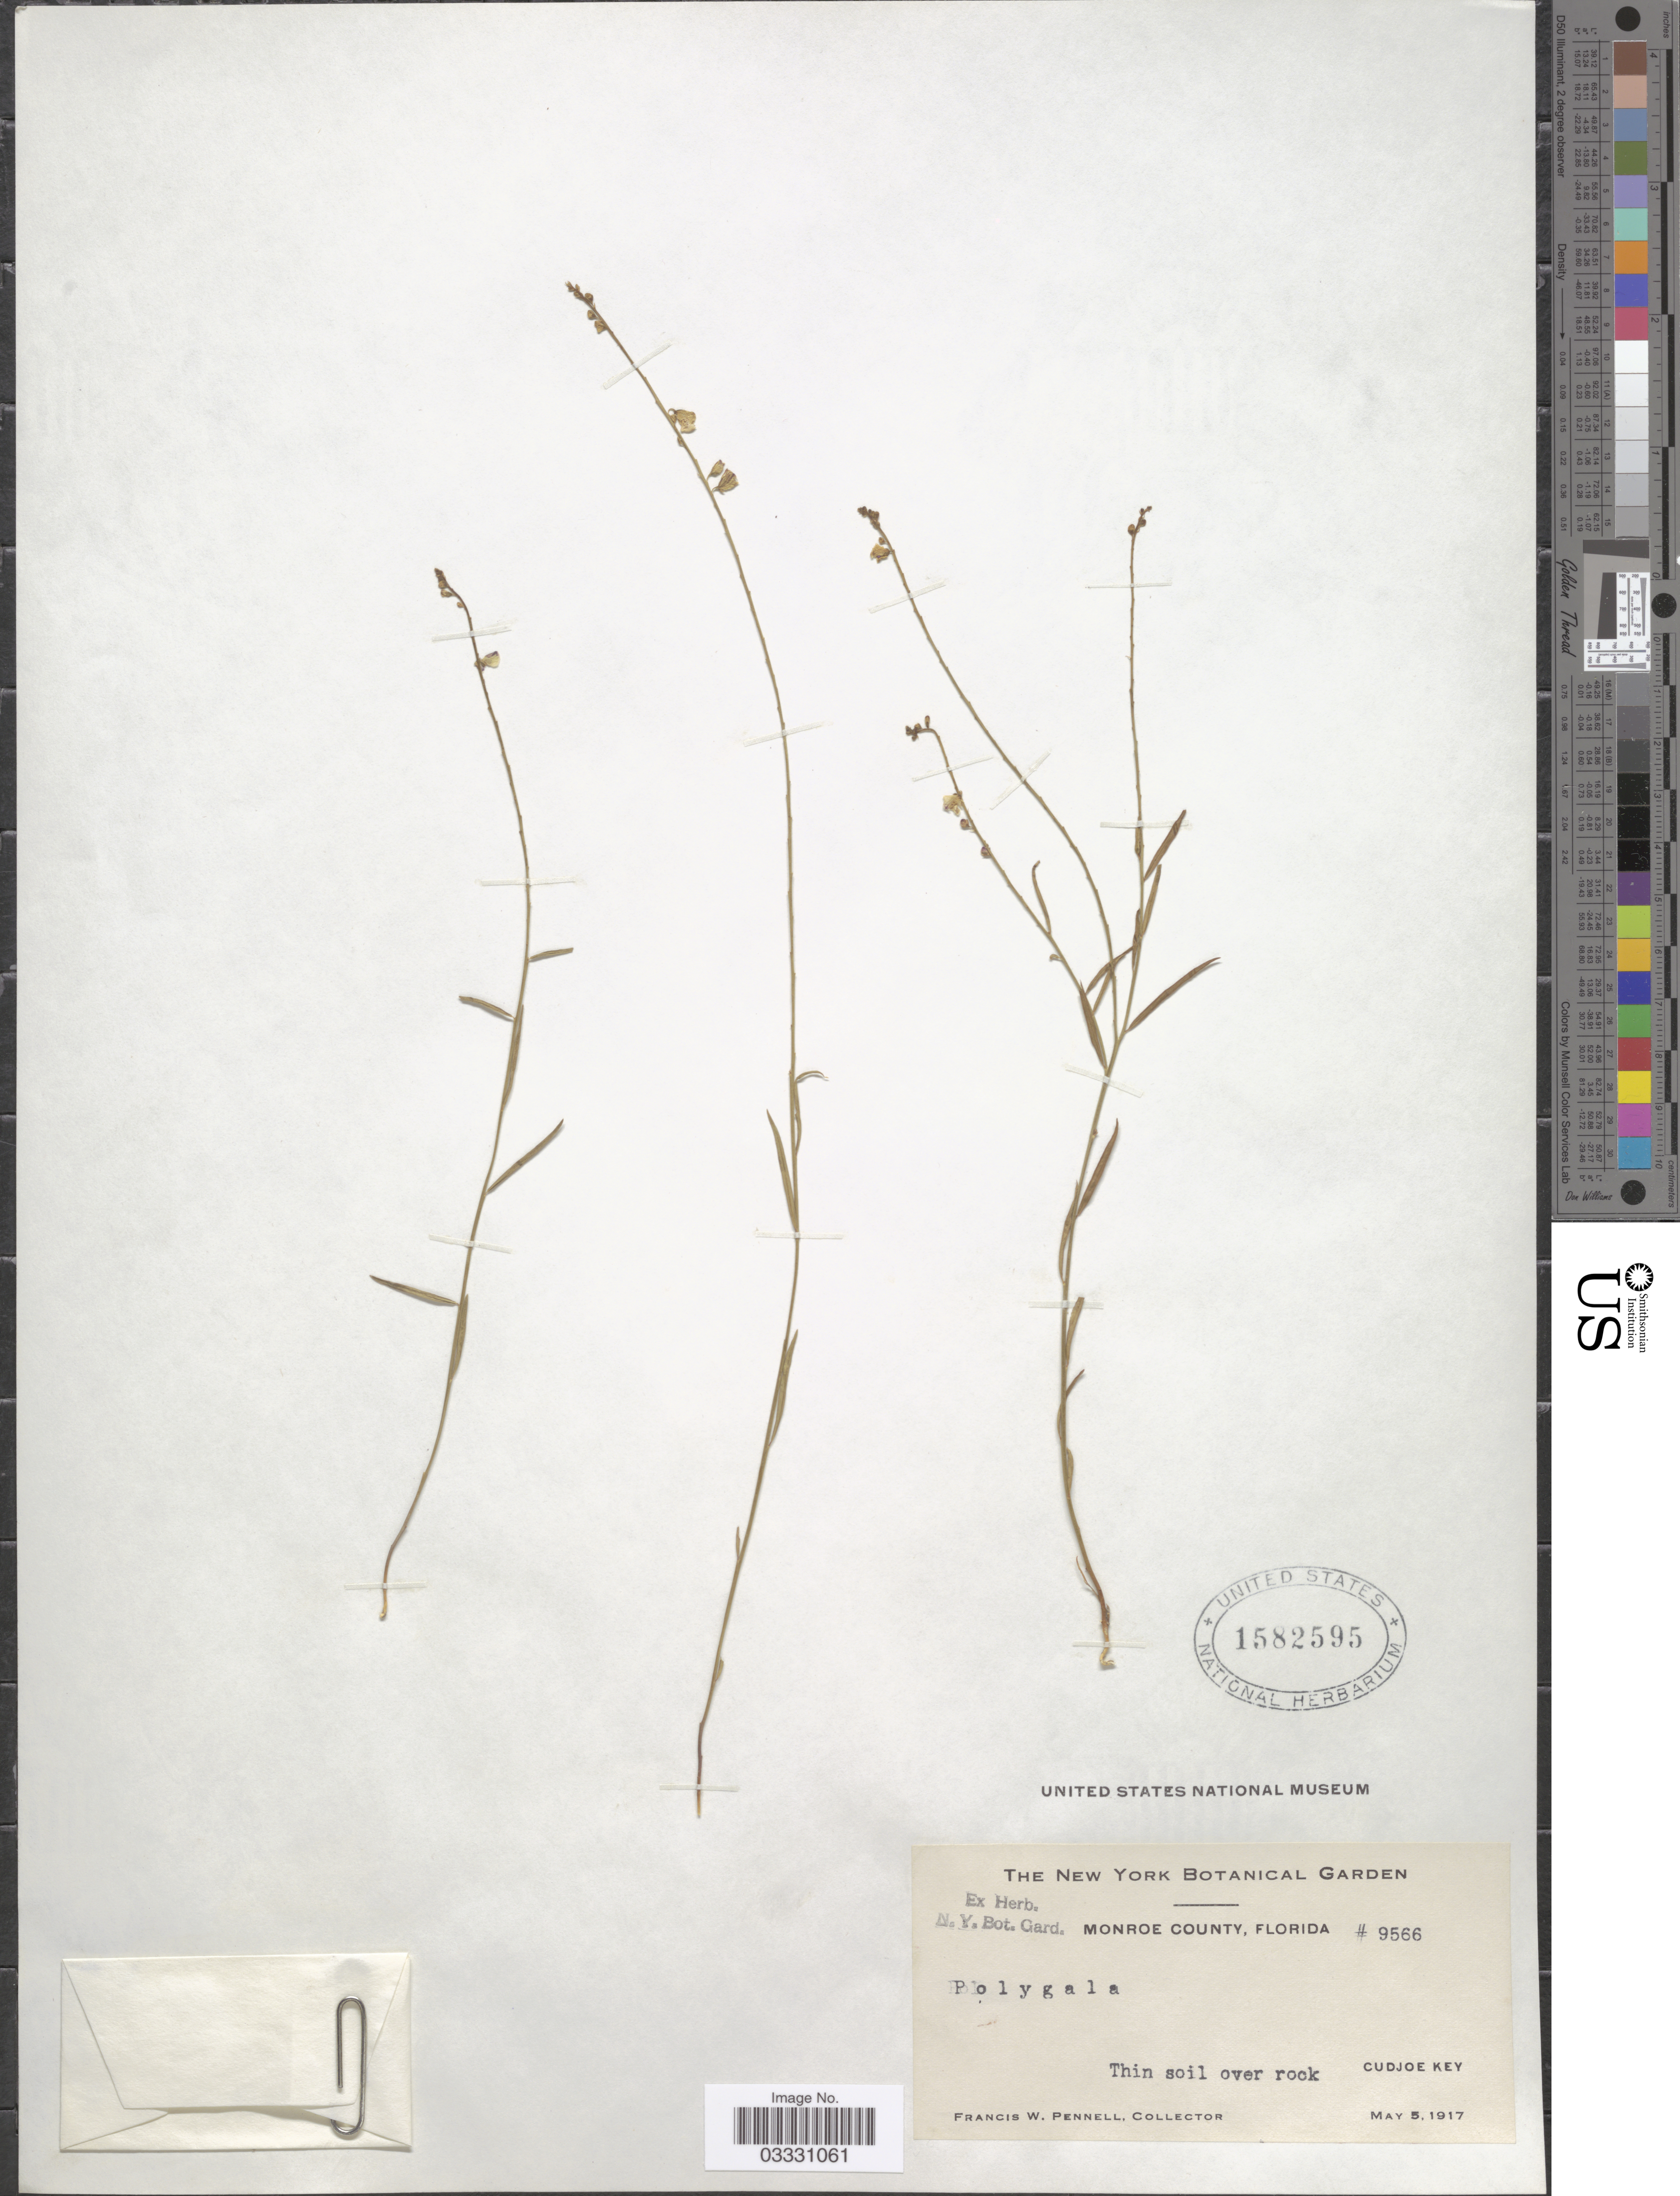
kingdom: Plantae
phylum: Tracheophyta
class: Magnoliopsida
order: Fabales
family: Polygalaceae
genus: Polygala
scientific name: Polygala grandiflora var. leiodes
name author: S.F. Blake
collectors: F. W. Pennell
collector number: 9566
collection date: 1917-05-05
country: United States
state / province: Florida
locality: Monroe County. Cudjoe Key.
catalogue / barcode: US 1582595